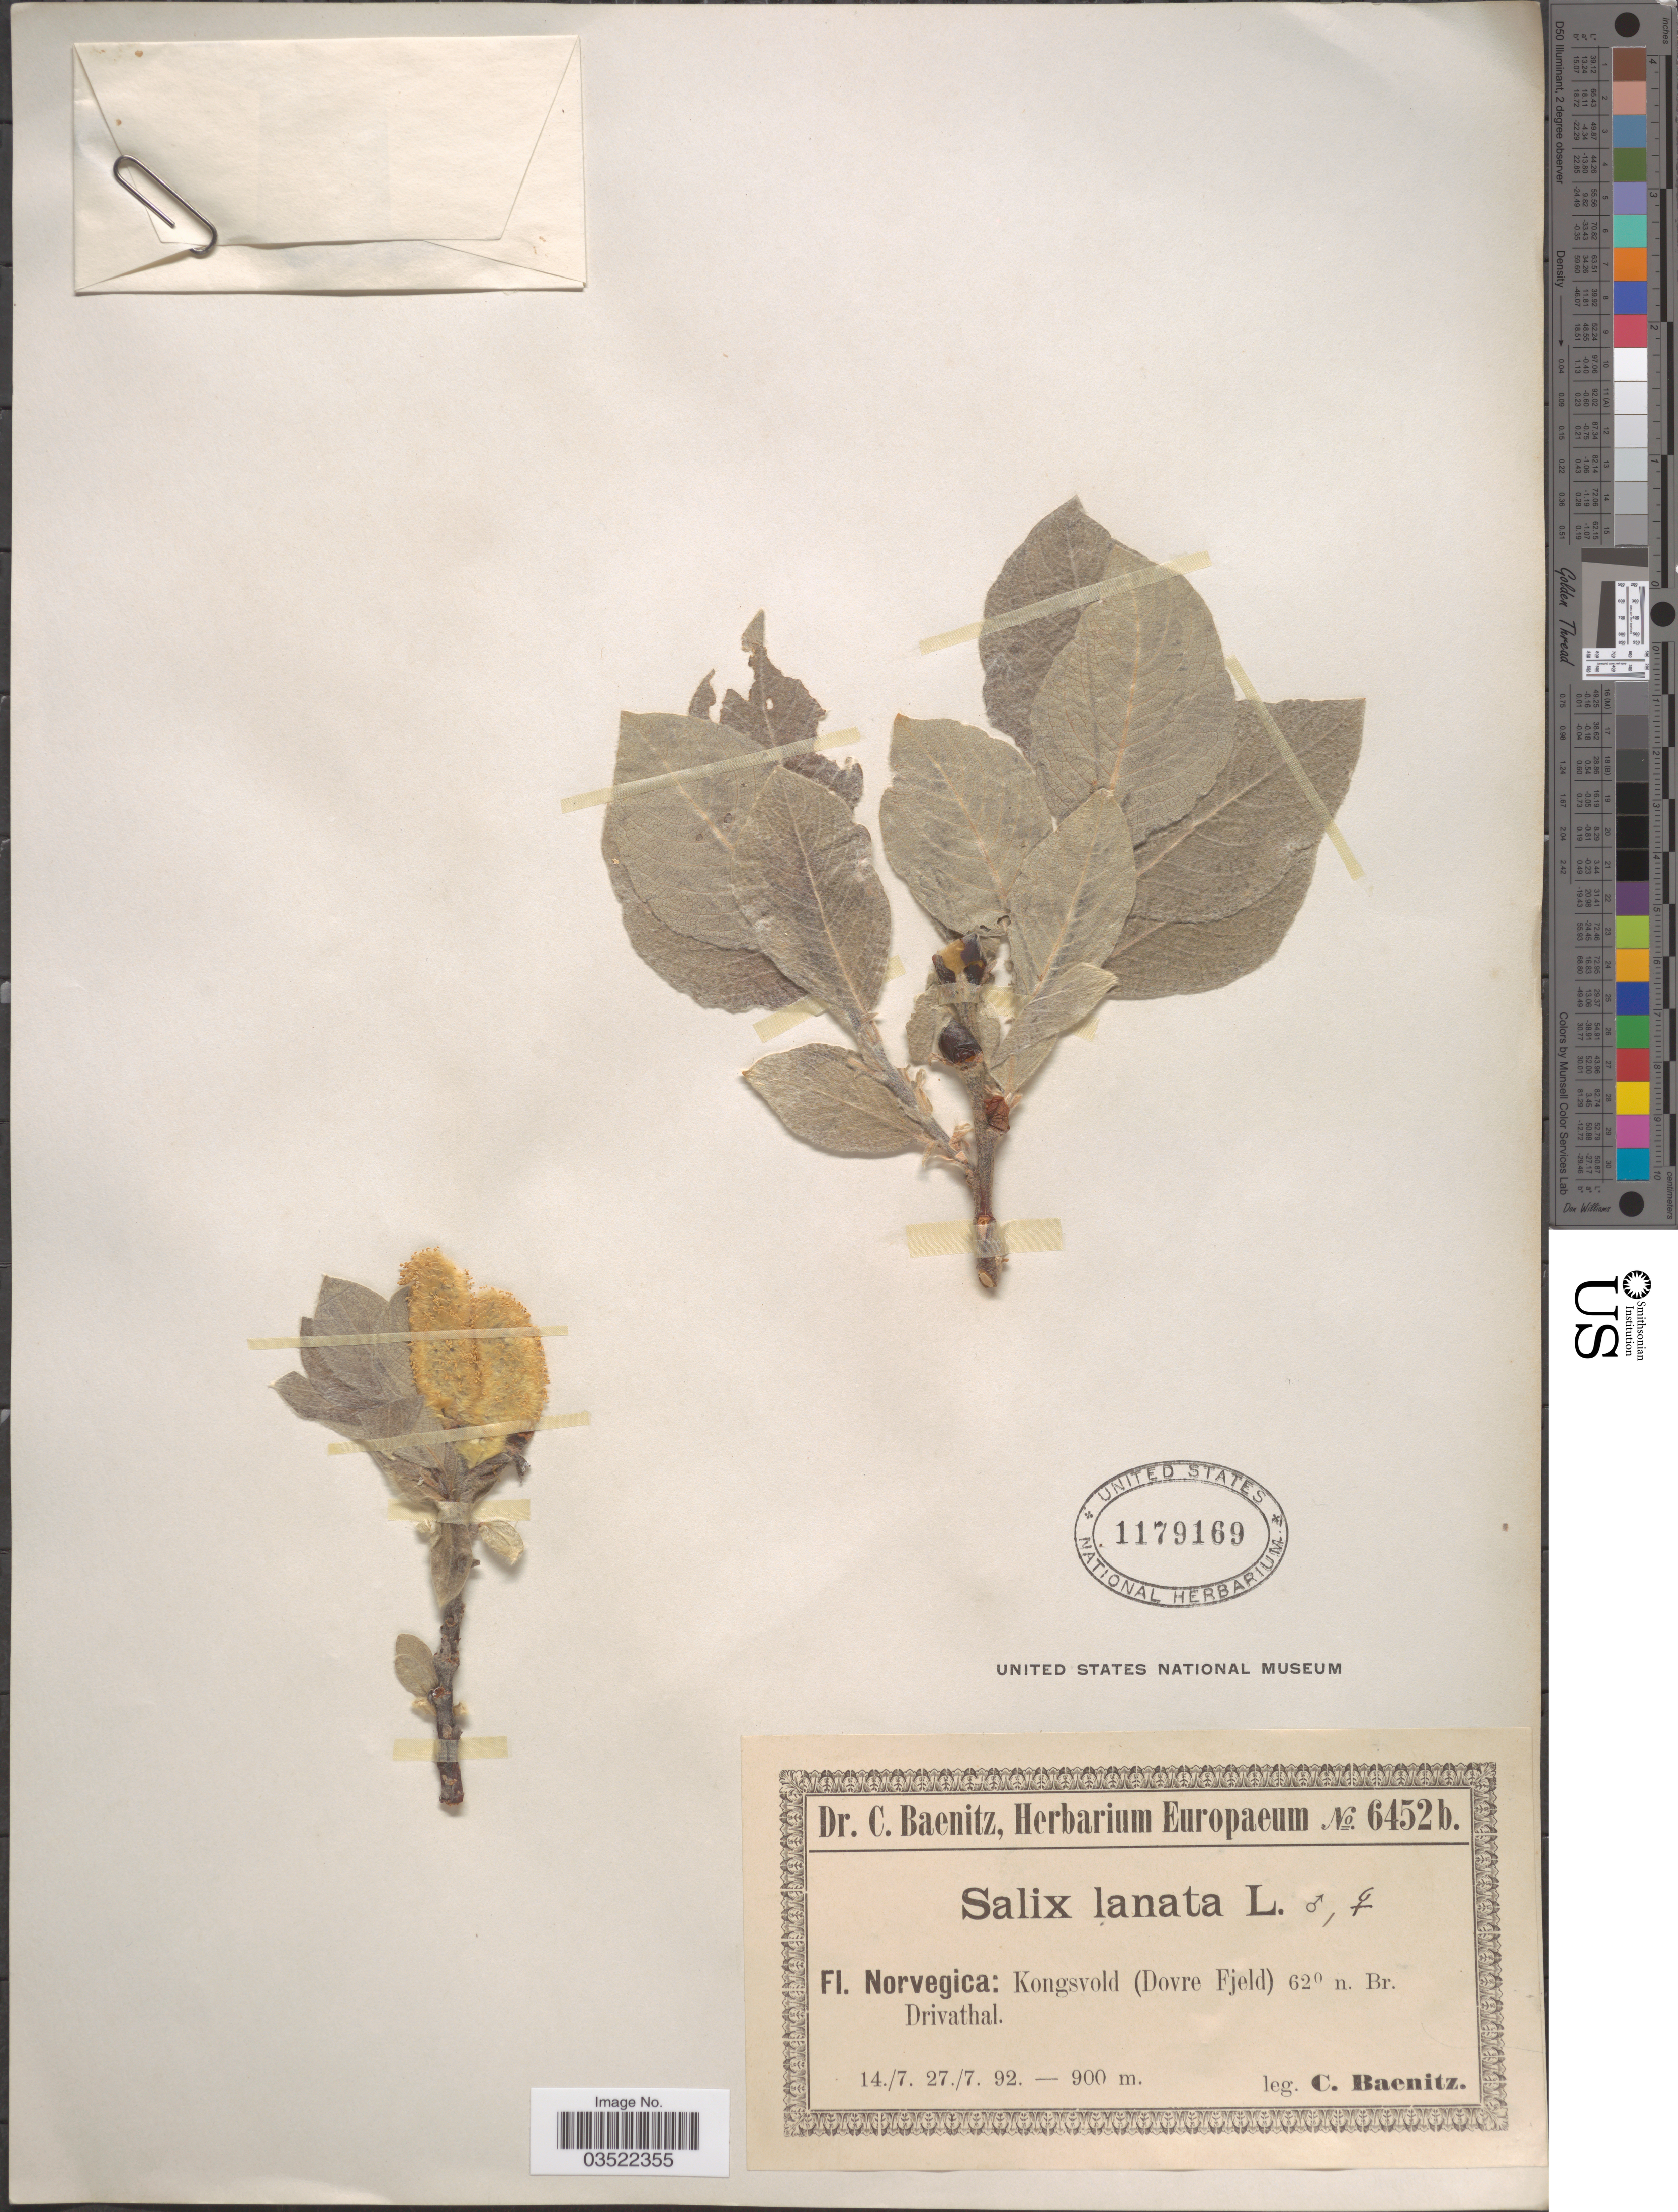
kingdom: Plantae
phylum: Tracheophyta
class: Magnoliopsida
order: Malpighiales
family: Salicaceae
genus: Salix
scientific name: Salix lanata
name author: L.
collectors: C. G. Baenitz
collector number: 6452b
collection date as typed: Transcribed d/m/y: 14/7/92 to 27/7/92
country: Norway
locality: Norvegica: Kongsvold (Dovre Fjeld), Br. Drivathal.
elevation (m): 900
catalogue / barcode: US 1179169